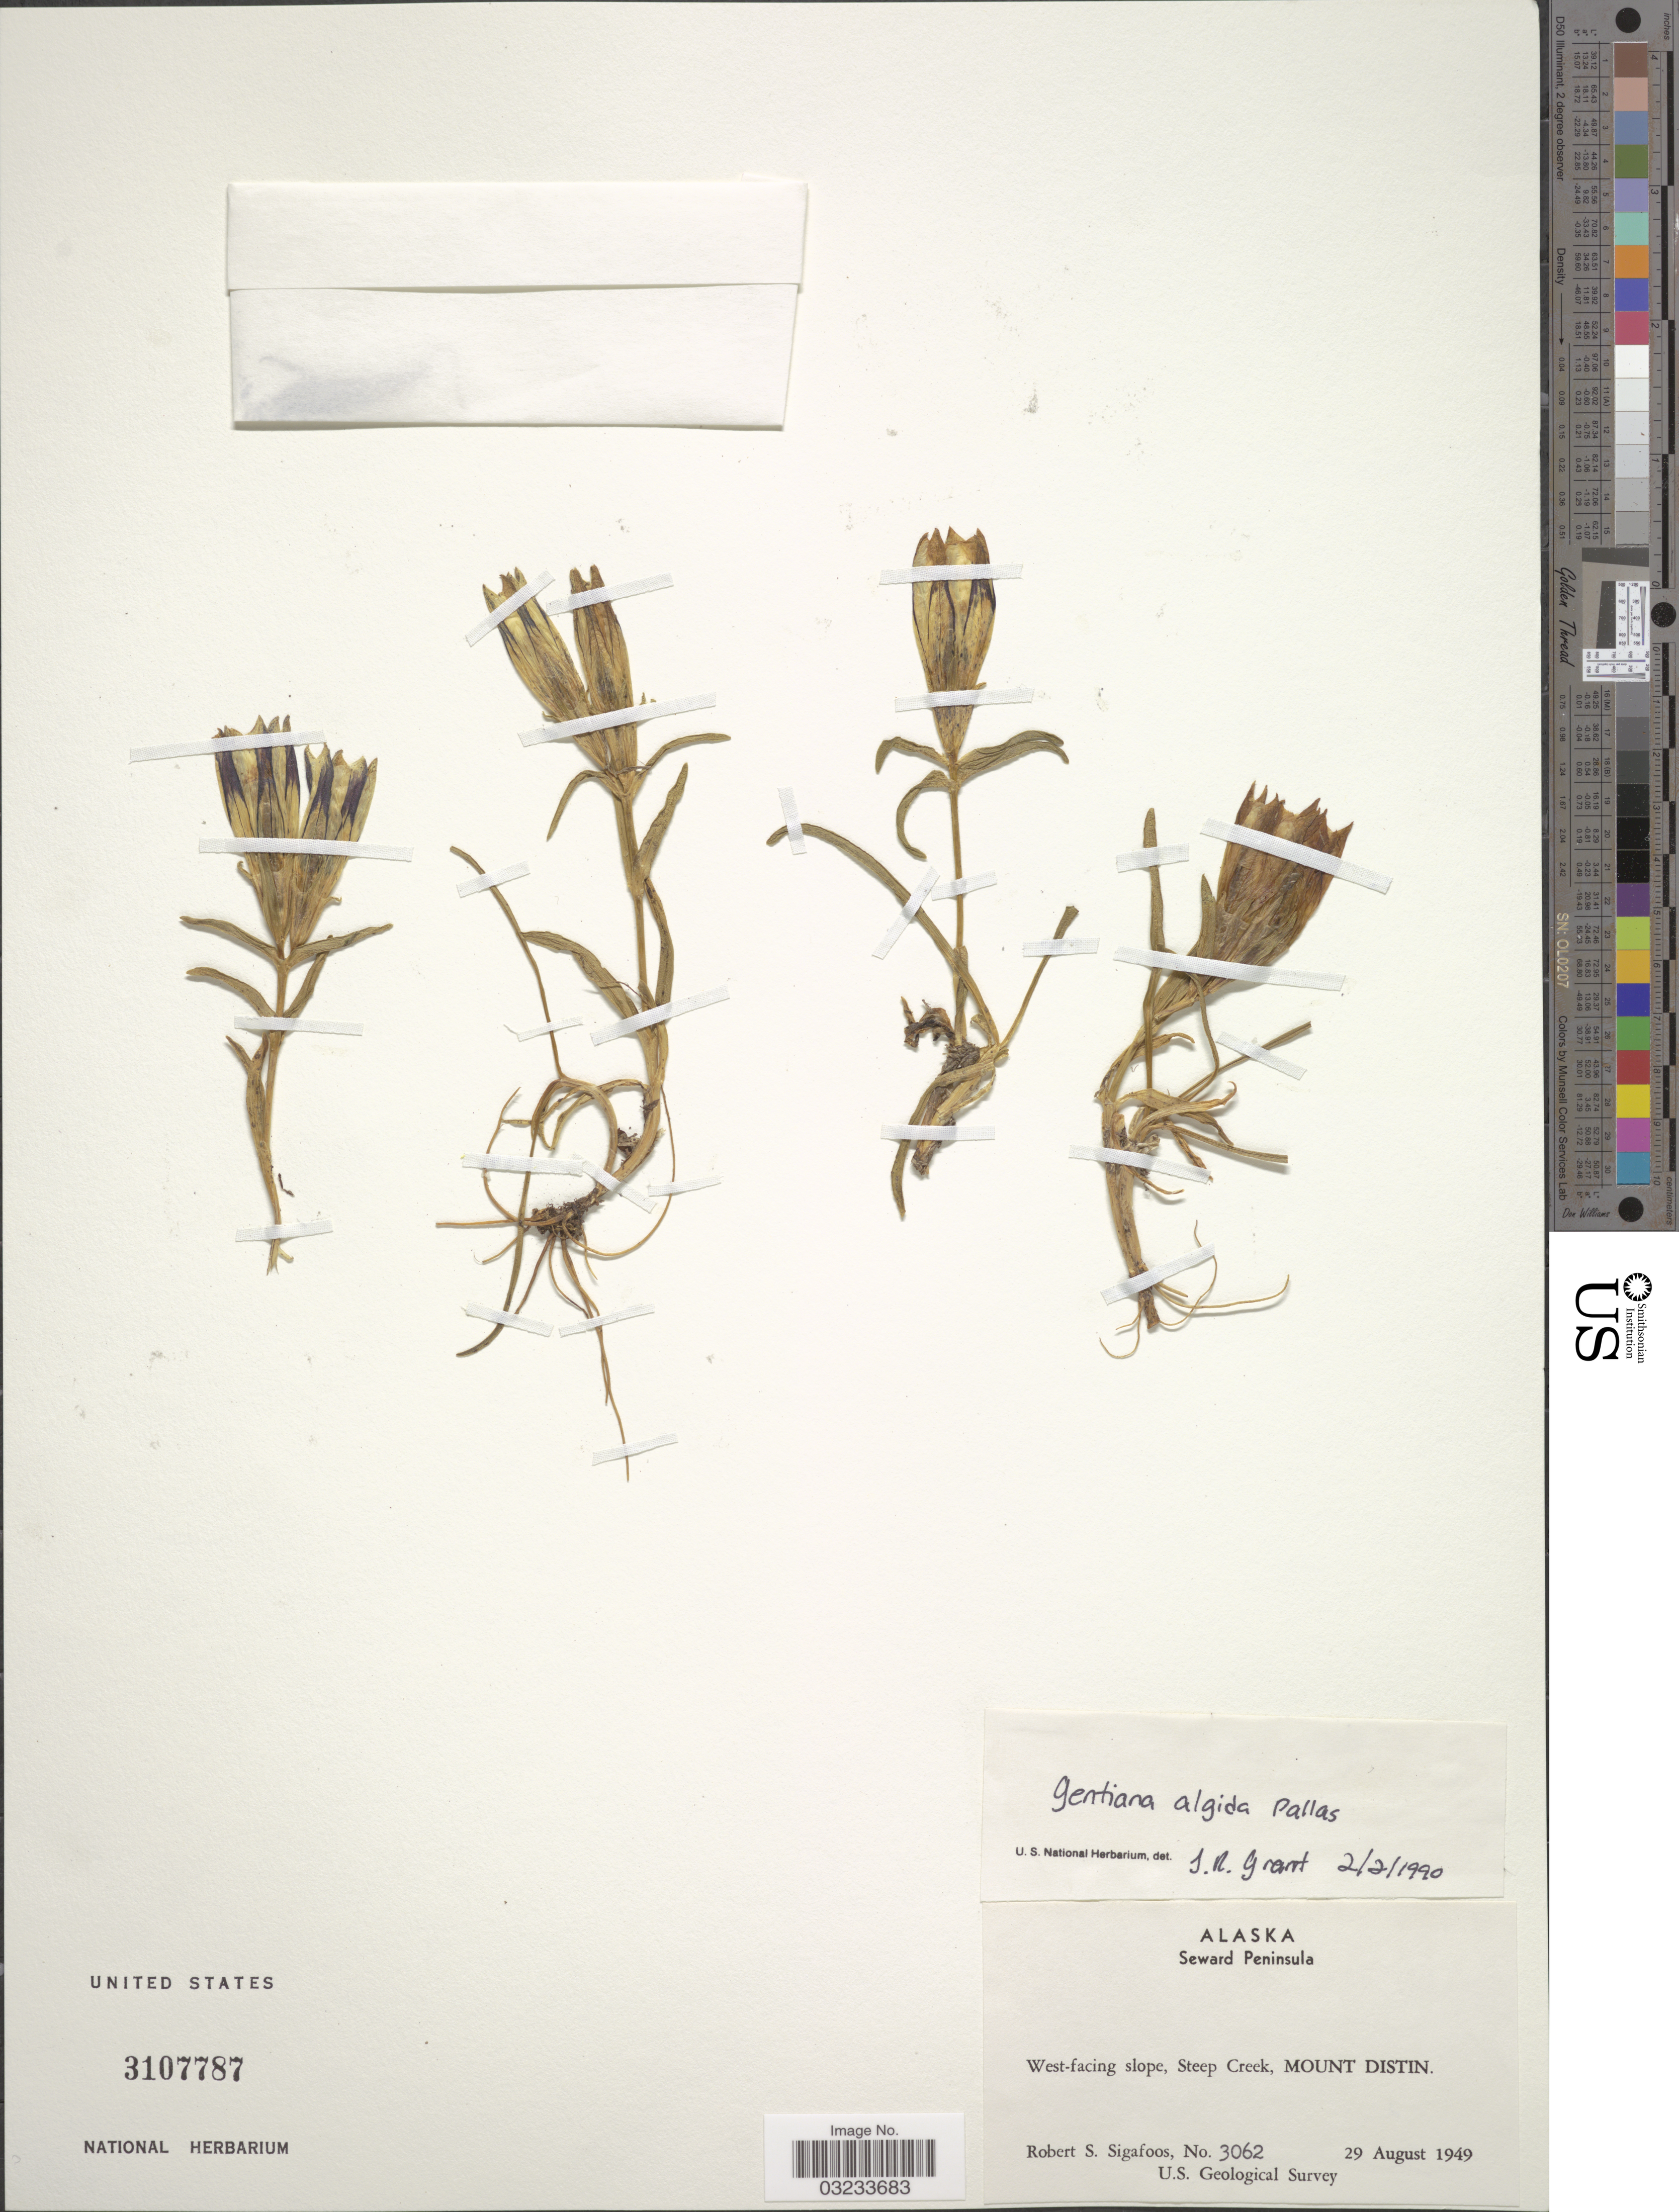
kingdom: Plantae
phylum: Tracheophyta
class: Magnoliopsida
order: Gentianales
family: Gentianaceae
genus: Gentiana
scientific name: Gentiana algida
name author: Pall.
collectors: R. Sigafoos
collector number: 3062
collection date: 1949-08-29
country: United States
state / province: Alaska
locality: Seward Peninsula. West-facing slope, Steep Creek, Mount Distin.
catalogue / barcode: US 3107787